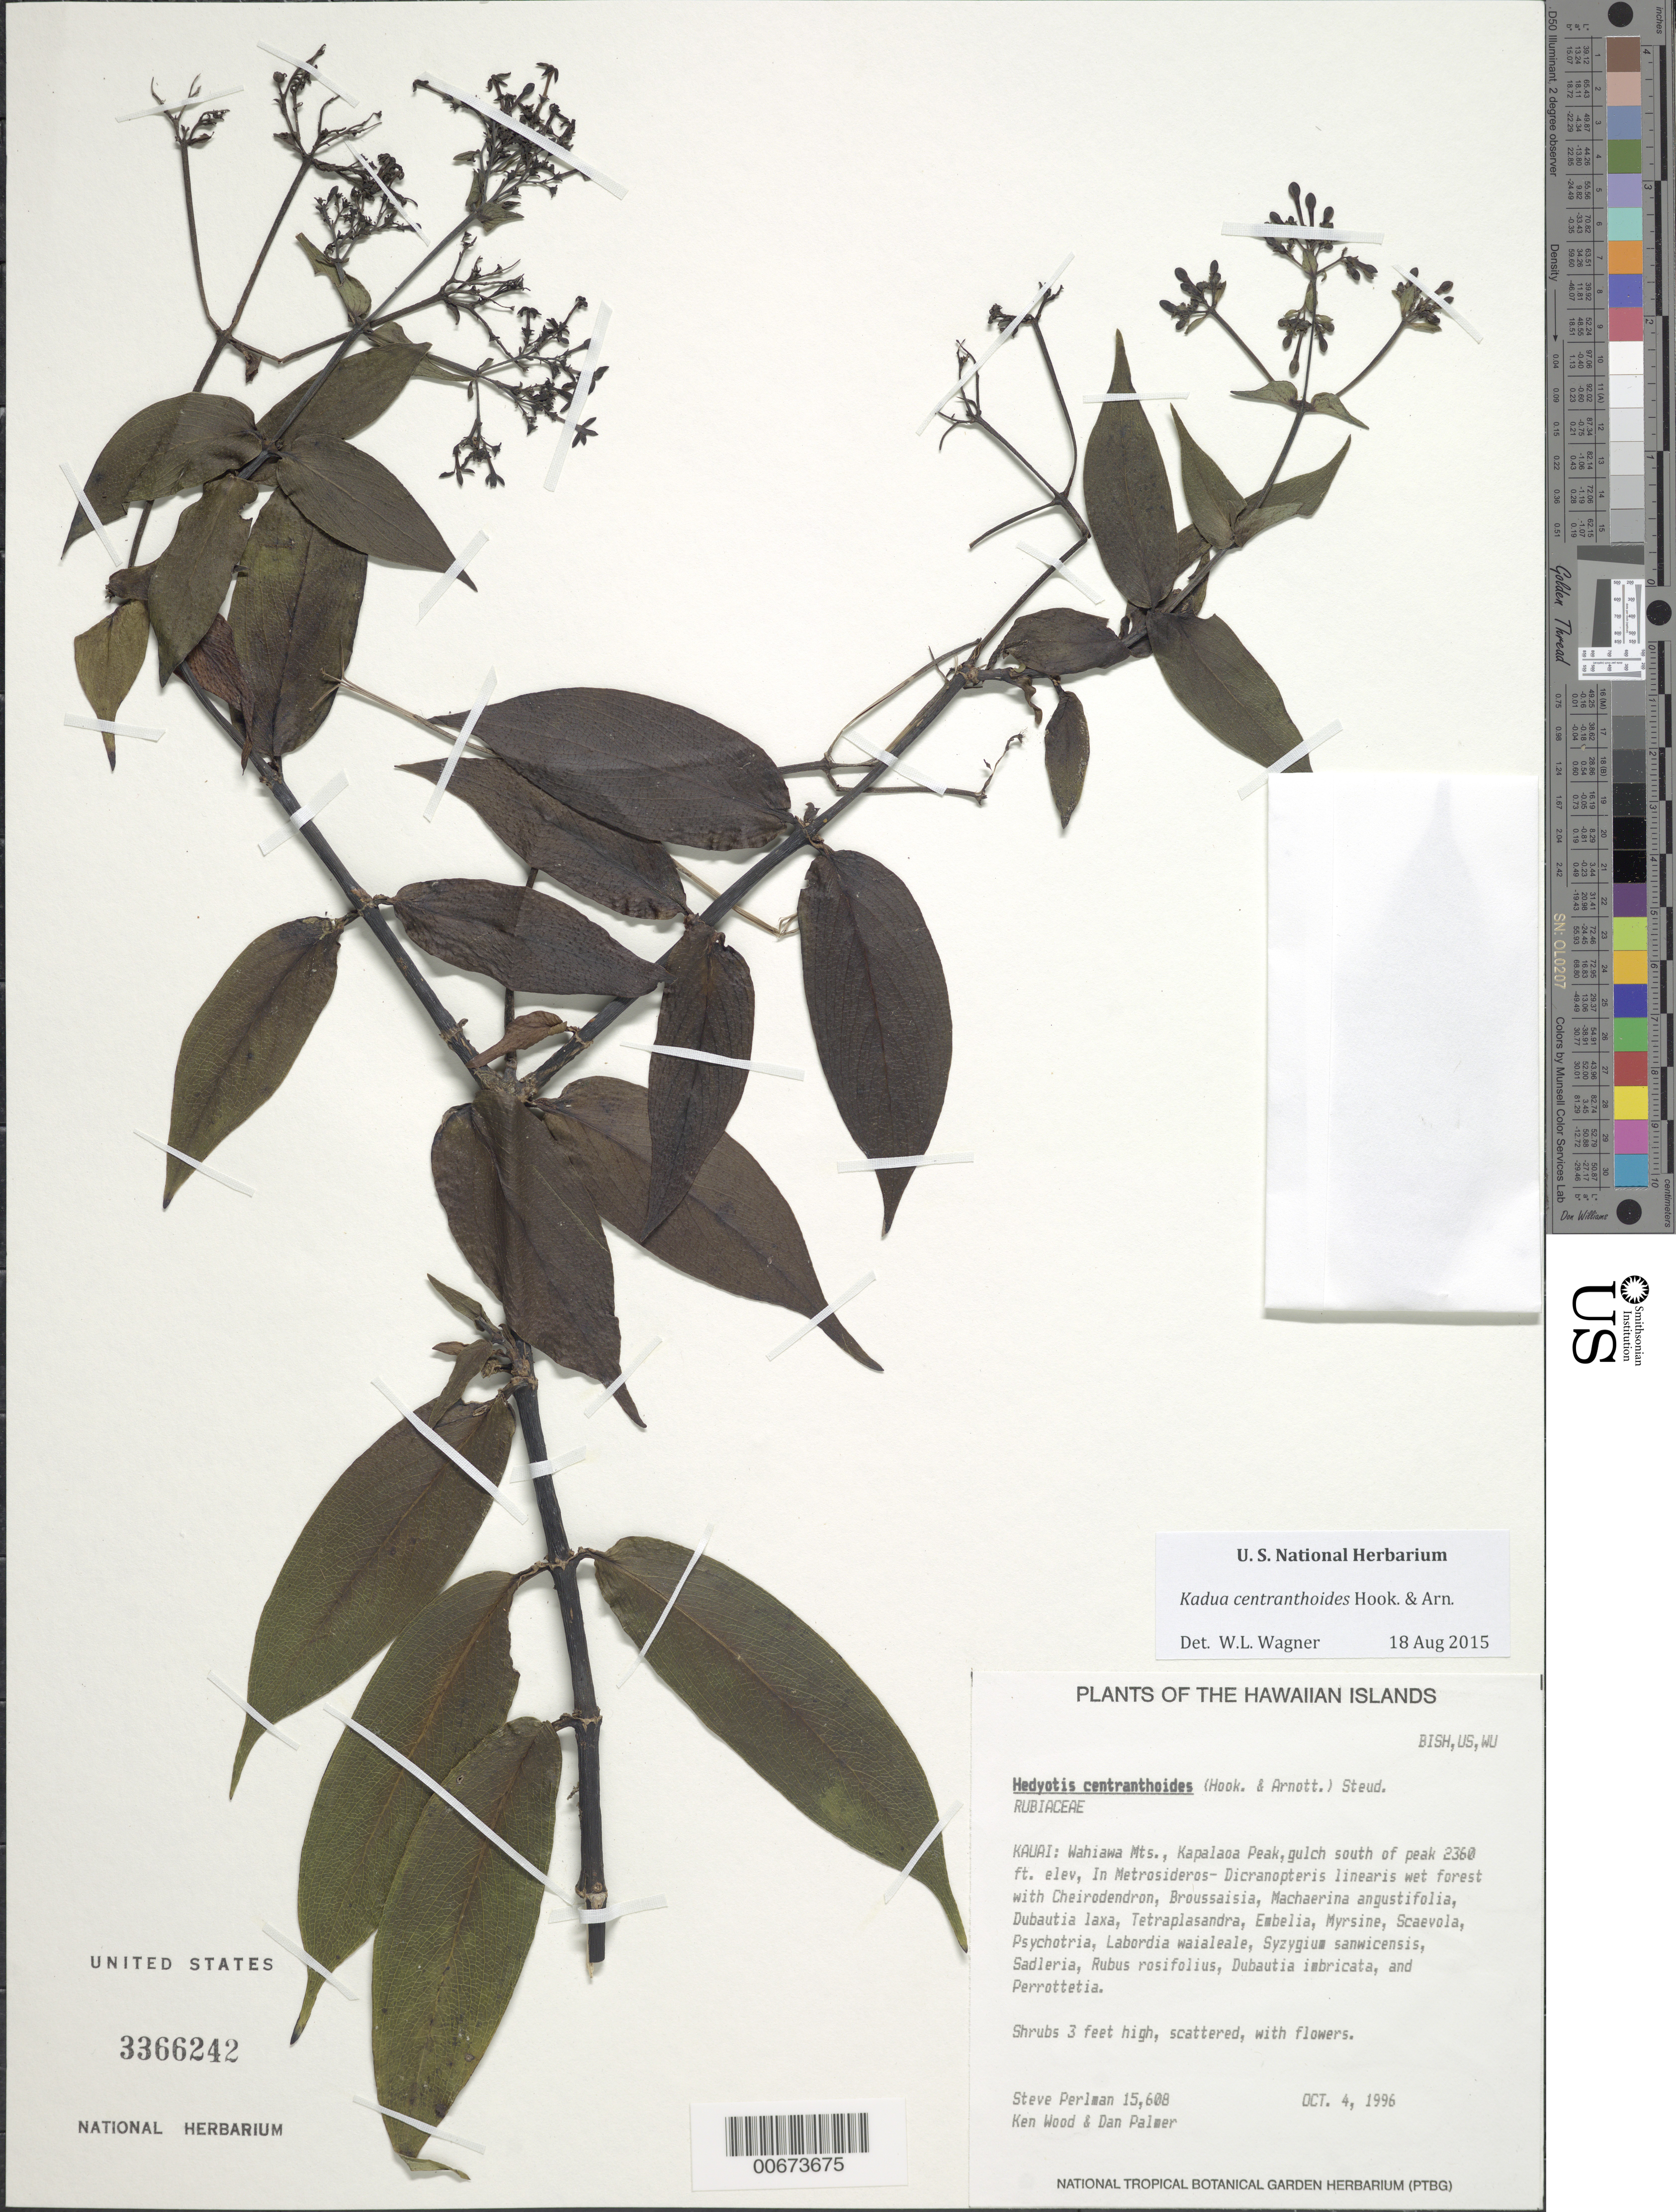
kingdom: Plantae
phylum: Tracheophyta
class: Magnoliopsida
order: Gentianales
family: Rubiaceae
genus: Kadua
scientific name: Kadua centranthoides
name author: Hook. & Arn.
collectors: S. P. Perlman, K. Wood & D. Palmer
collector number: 15608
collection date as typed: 4 Oct 1996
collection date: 1996-10-04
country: United States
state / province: Hawaii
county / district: Kauai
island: Kaua'i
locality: Wahiawa Mts., Kapalaoa Peak, gulch south of peak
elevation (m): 719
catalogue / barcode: US 3366242